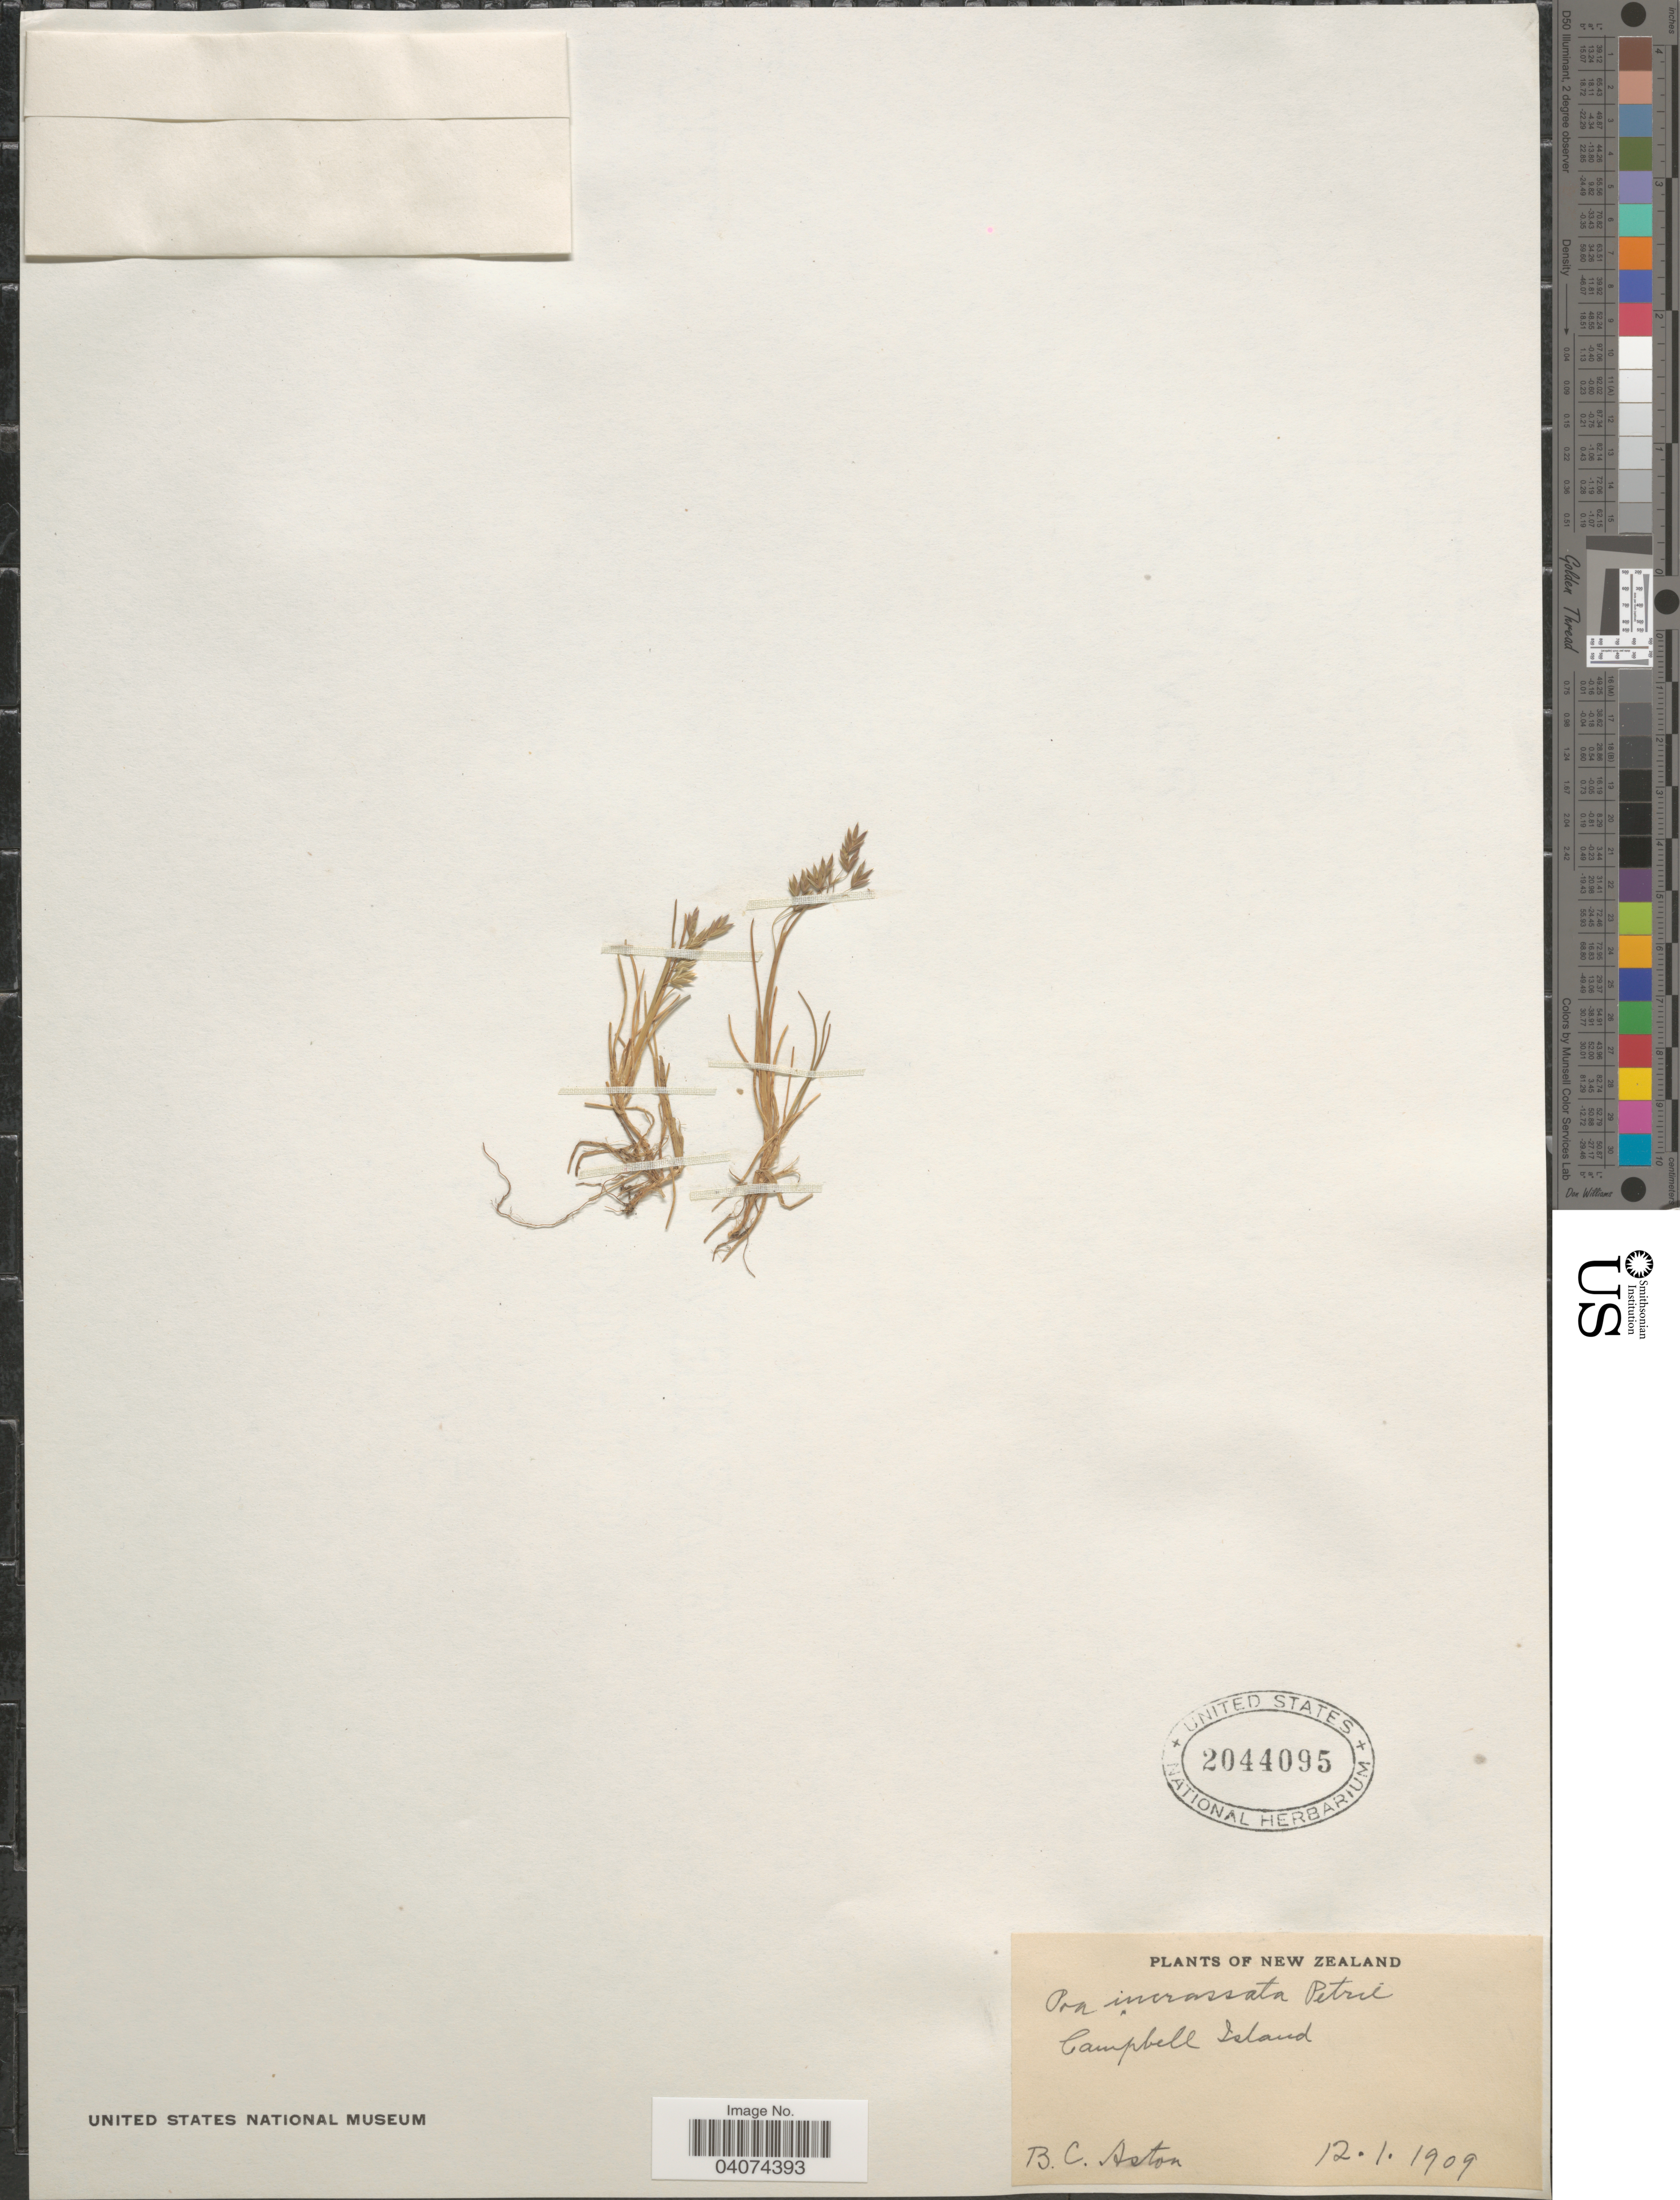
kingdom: Plantae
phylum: Tracheophyta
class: Liliopsida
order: Poales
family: Poaceae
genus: Poa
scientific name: Poa incrassata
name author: Petrie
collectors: B. Aston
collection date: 1909-01-12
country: New Zealand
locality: Campbell Island.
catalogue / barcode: US 2044095